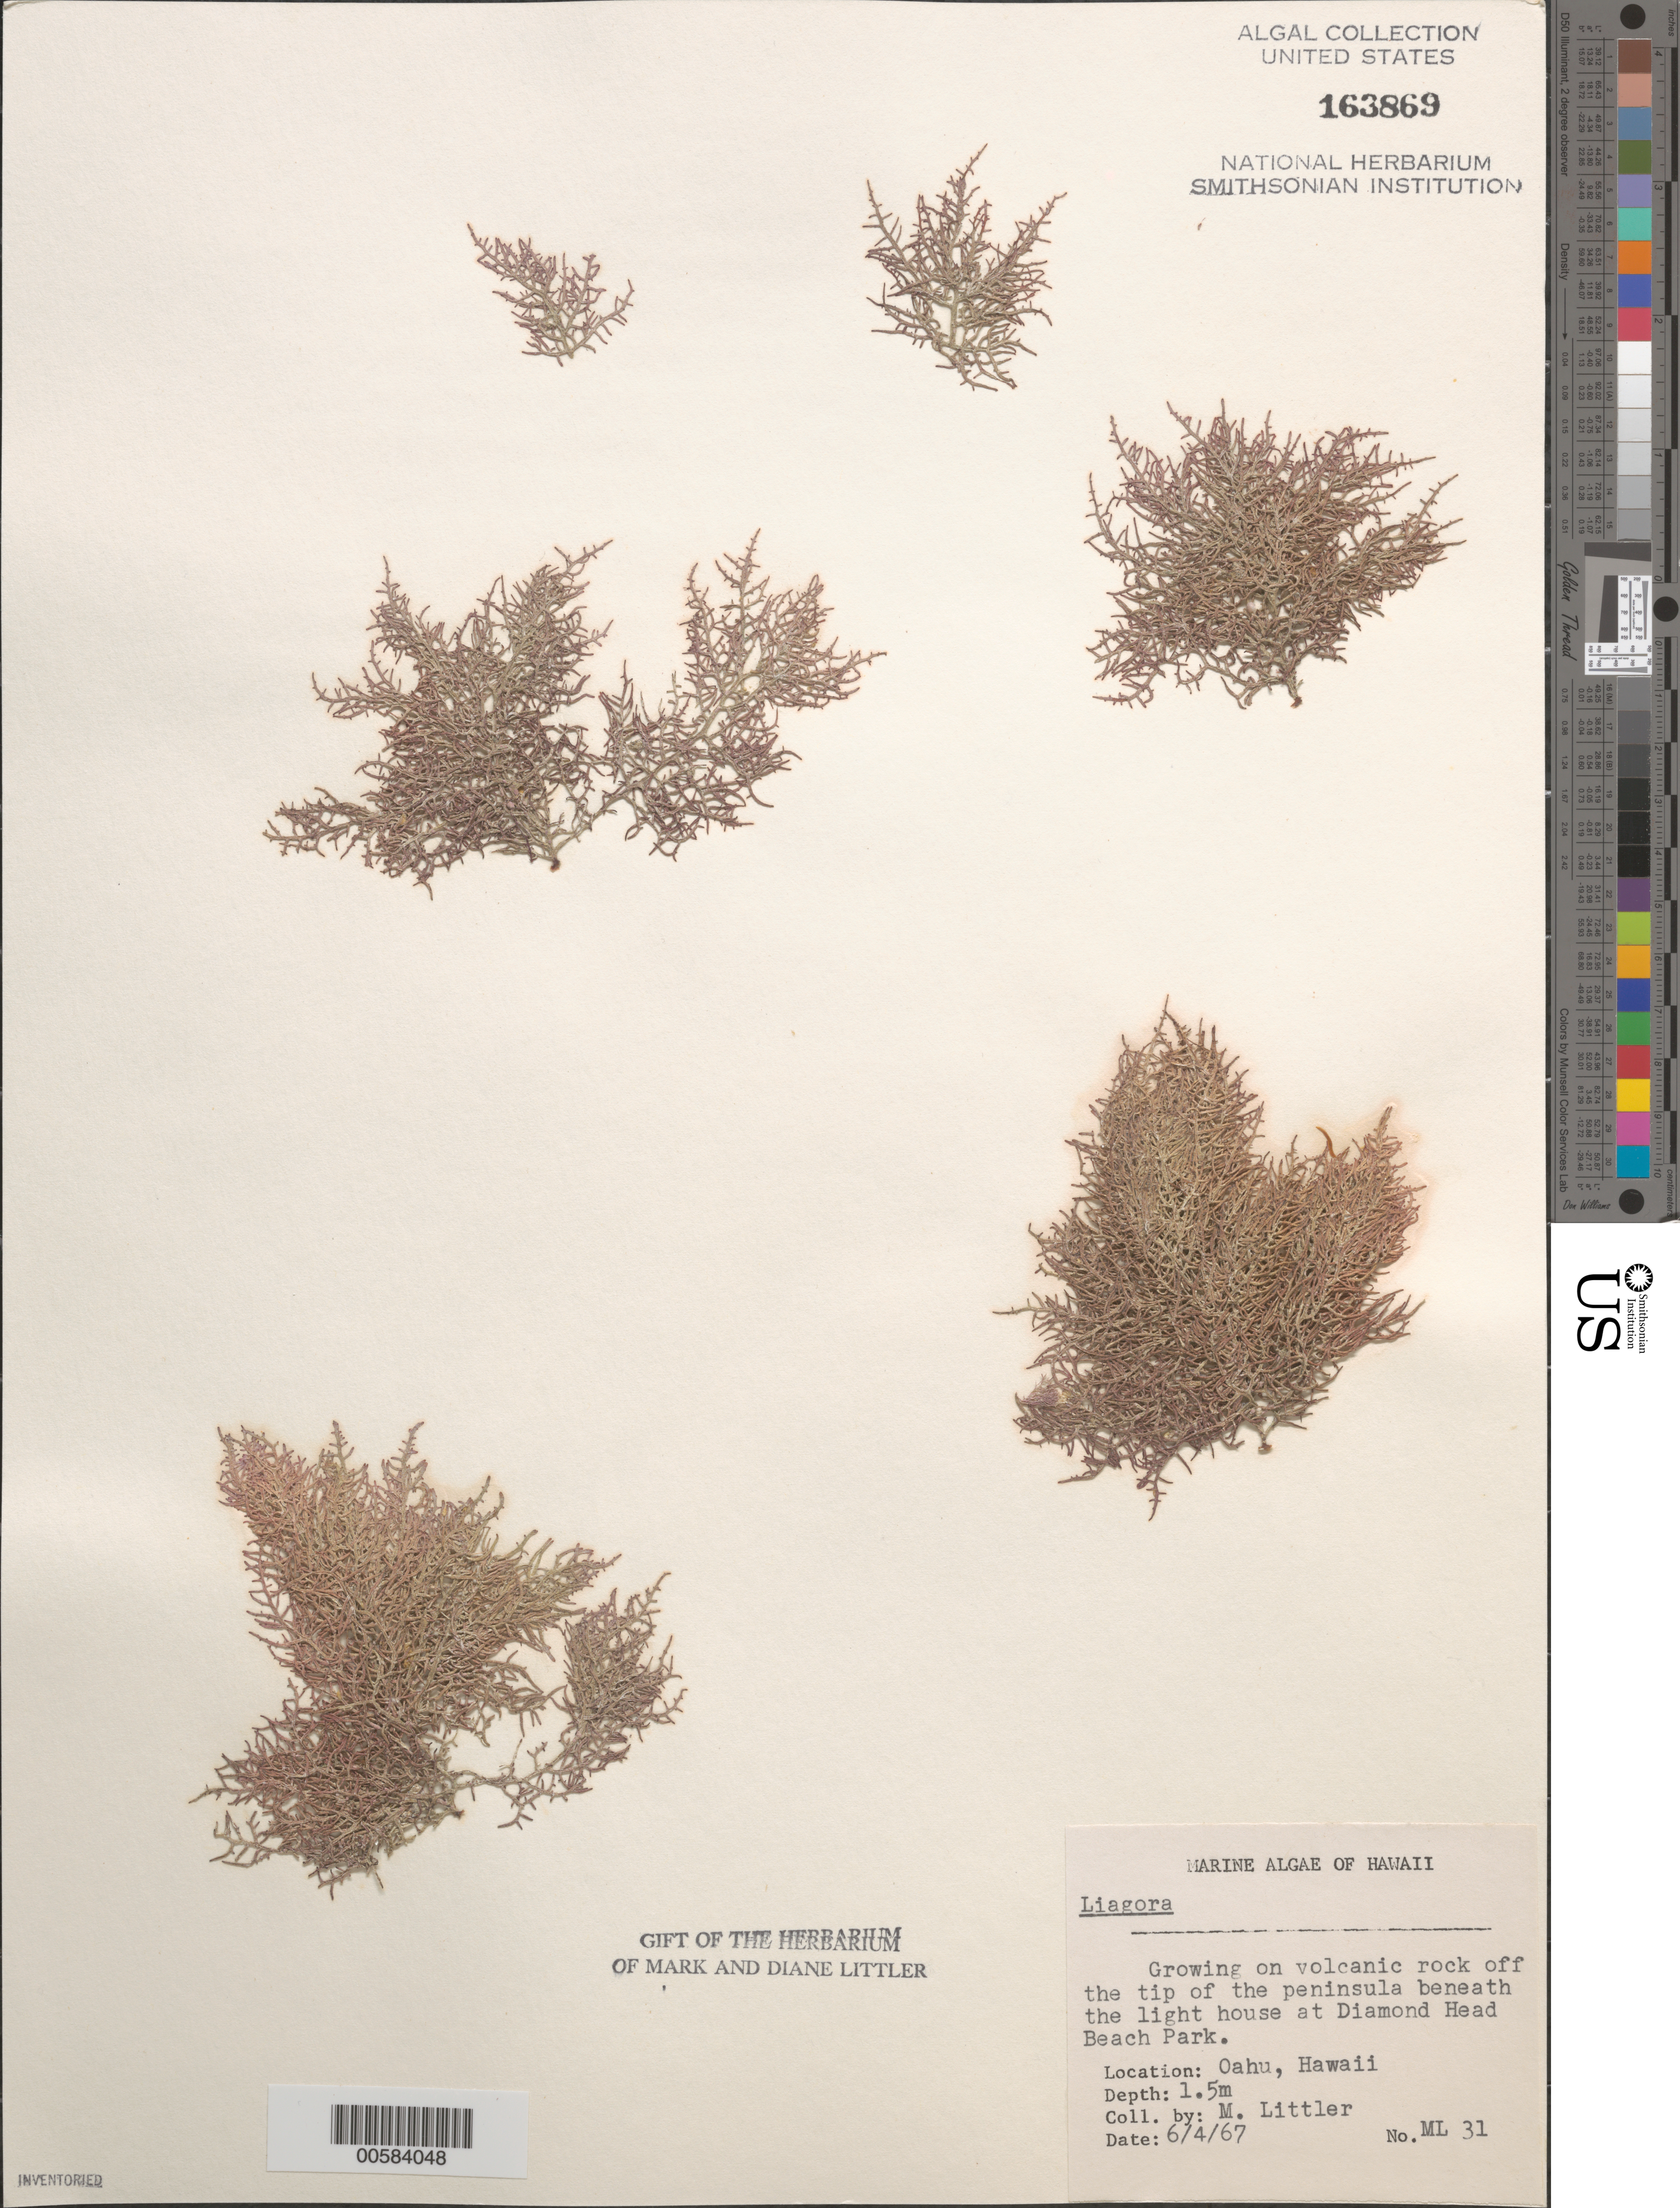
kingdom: Plantae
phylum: Rhodophyta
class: Florideophyceae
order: Nemaliales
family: Liagoraceae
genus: Liagora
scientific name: Liagora sp.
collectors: M. M. Littler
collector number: ML 31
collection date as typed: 04 Jun 1967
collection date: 1967-06-04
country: United States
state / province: Hawaii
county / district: Honolulu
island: Oahu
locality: Diamond Head Beach Park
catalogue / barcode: US 163869